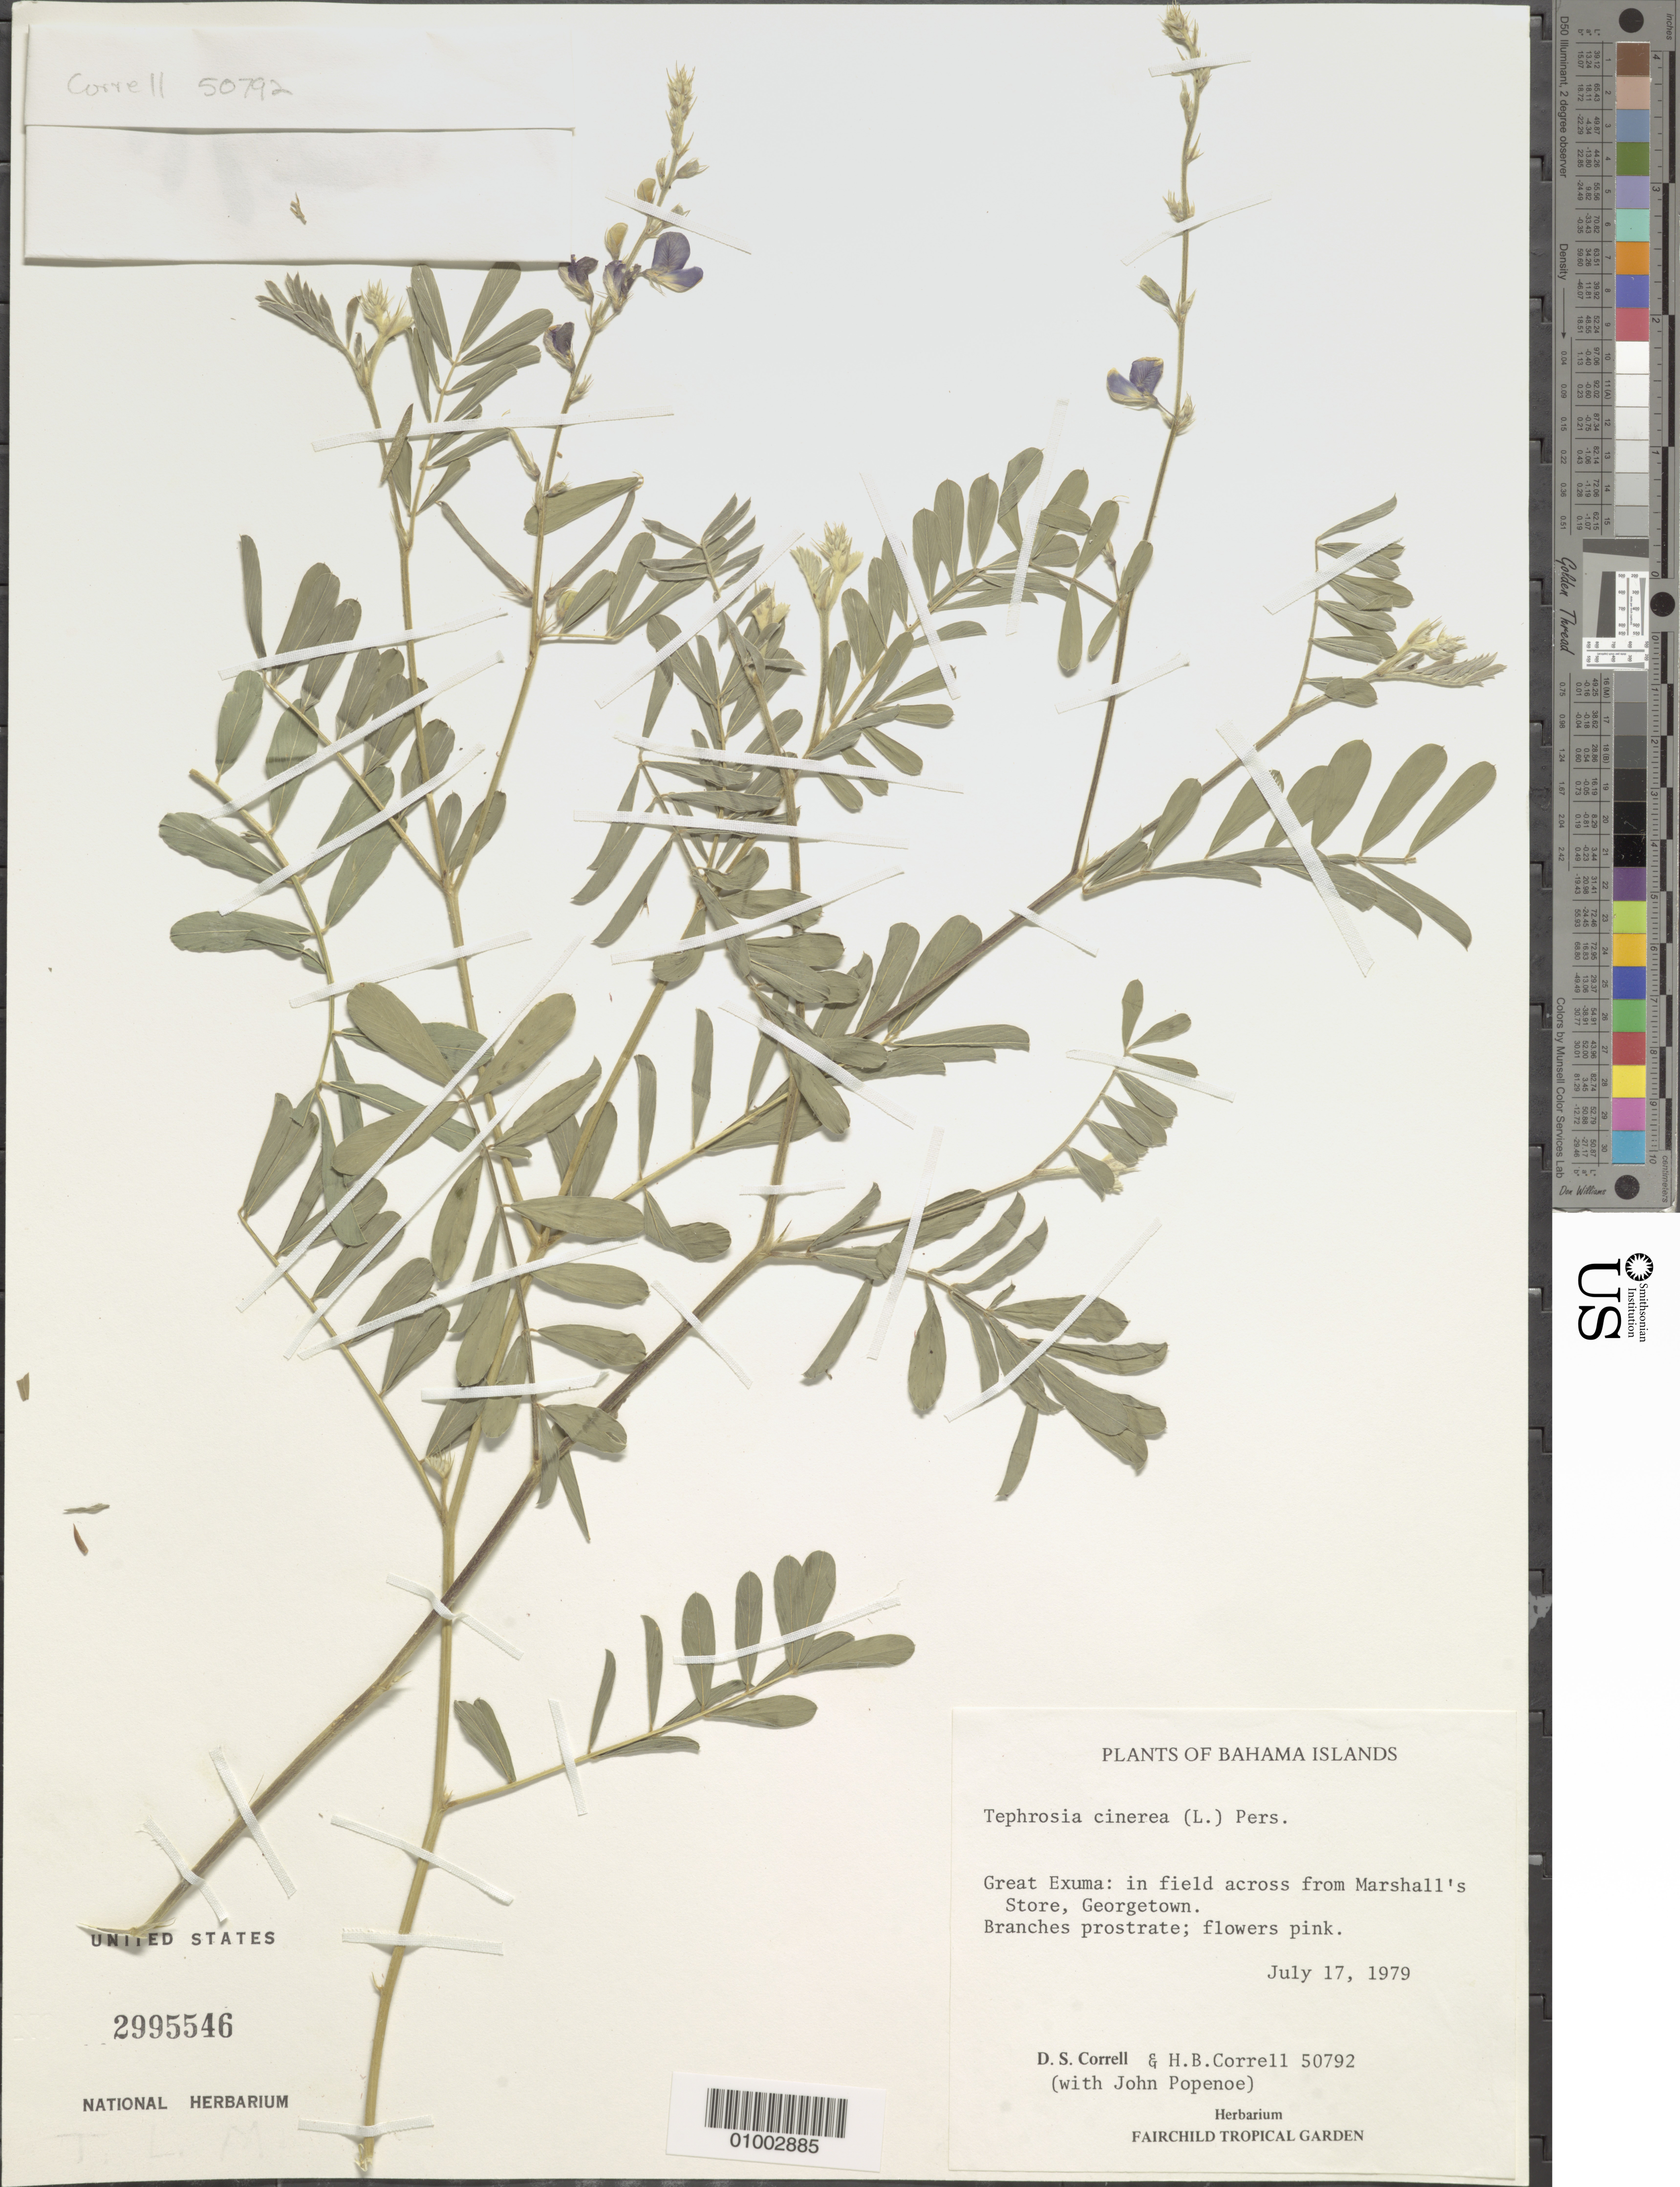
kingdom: Plantae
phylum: Tracheophyta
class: Magnoliopsida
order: Fabales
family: Fabaceae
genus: Tephrosia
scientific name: Tephrosia cinerea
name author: (L.) Pers.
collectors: D. S. Correll & H. Correll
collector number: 50792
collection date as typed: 17 Jul 1979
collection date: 1979-07-17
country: Bahamas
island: Great Exuma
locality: In field across from Marshall's Store, Georgetown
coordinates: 0 N, 0 E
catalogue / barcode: US 2995546